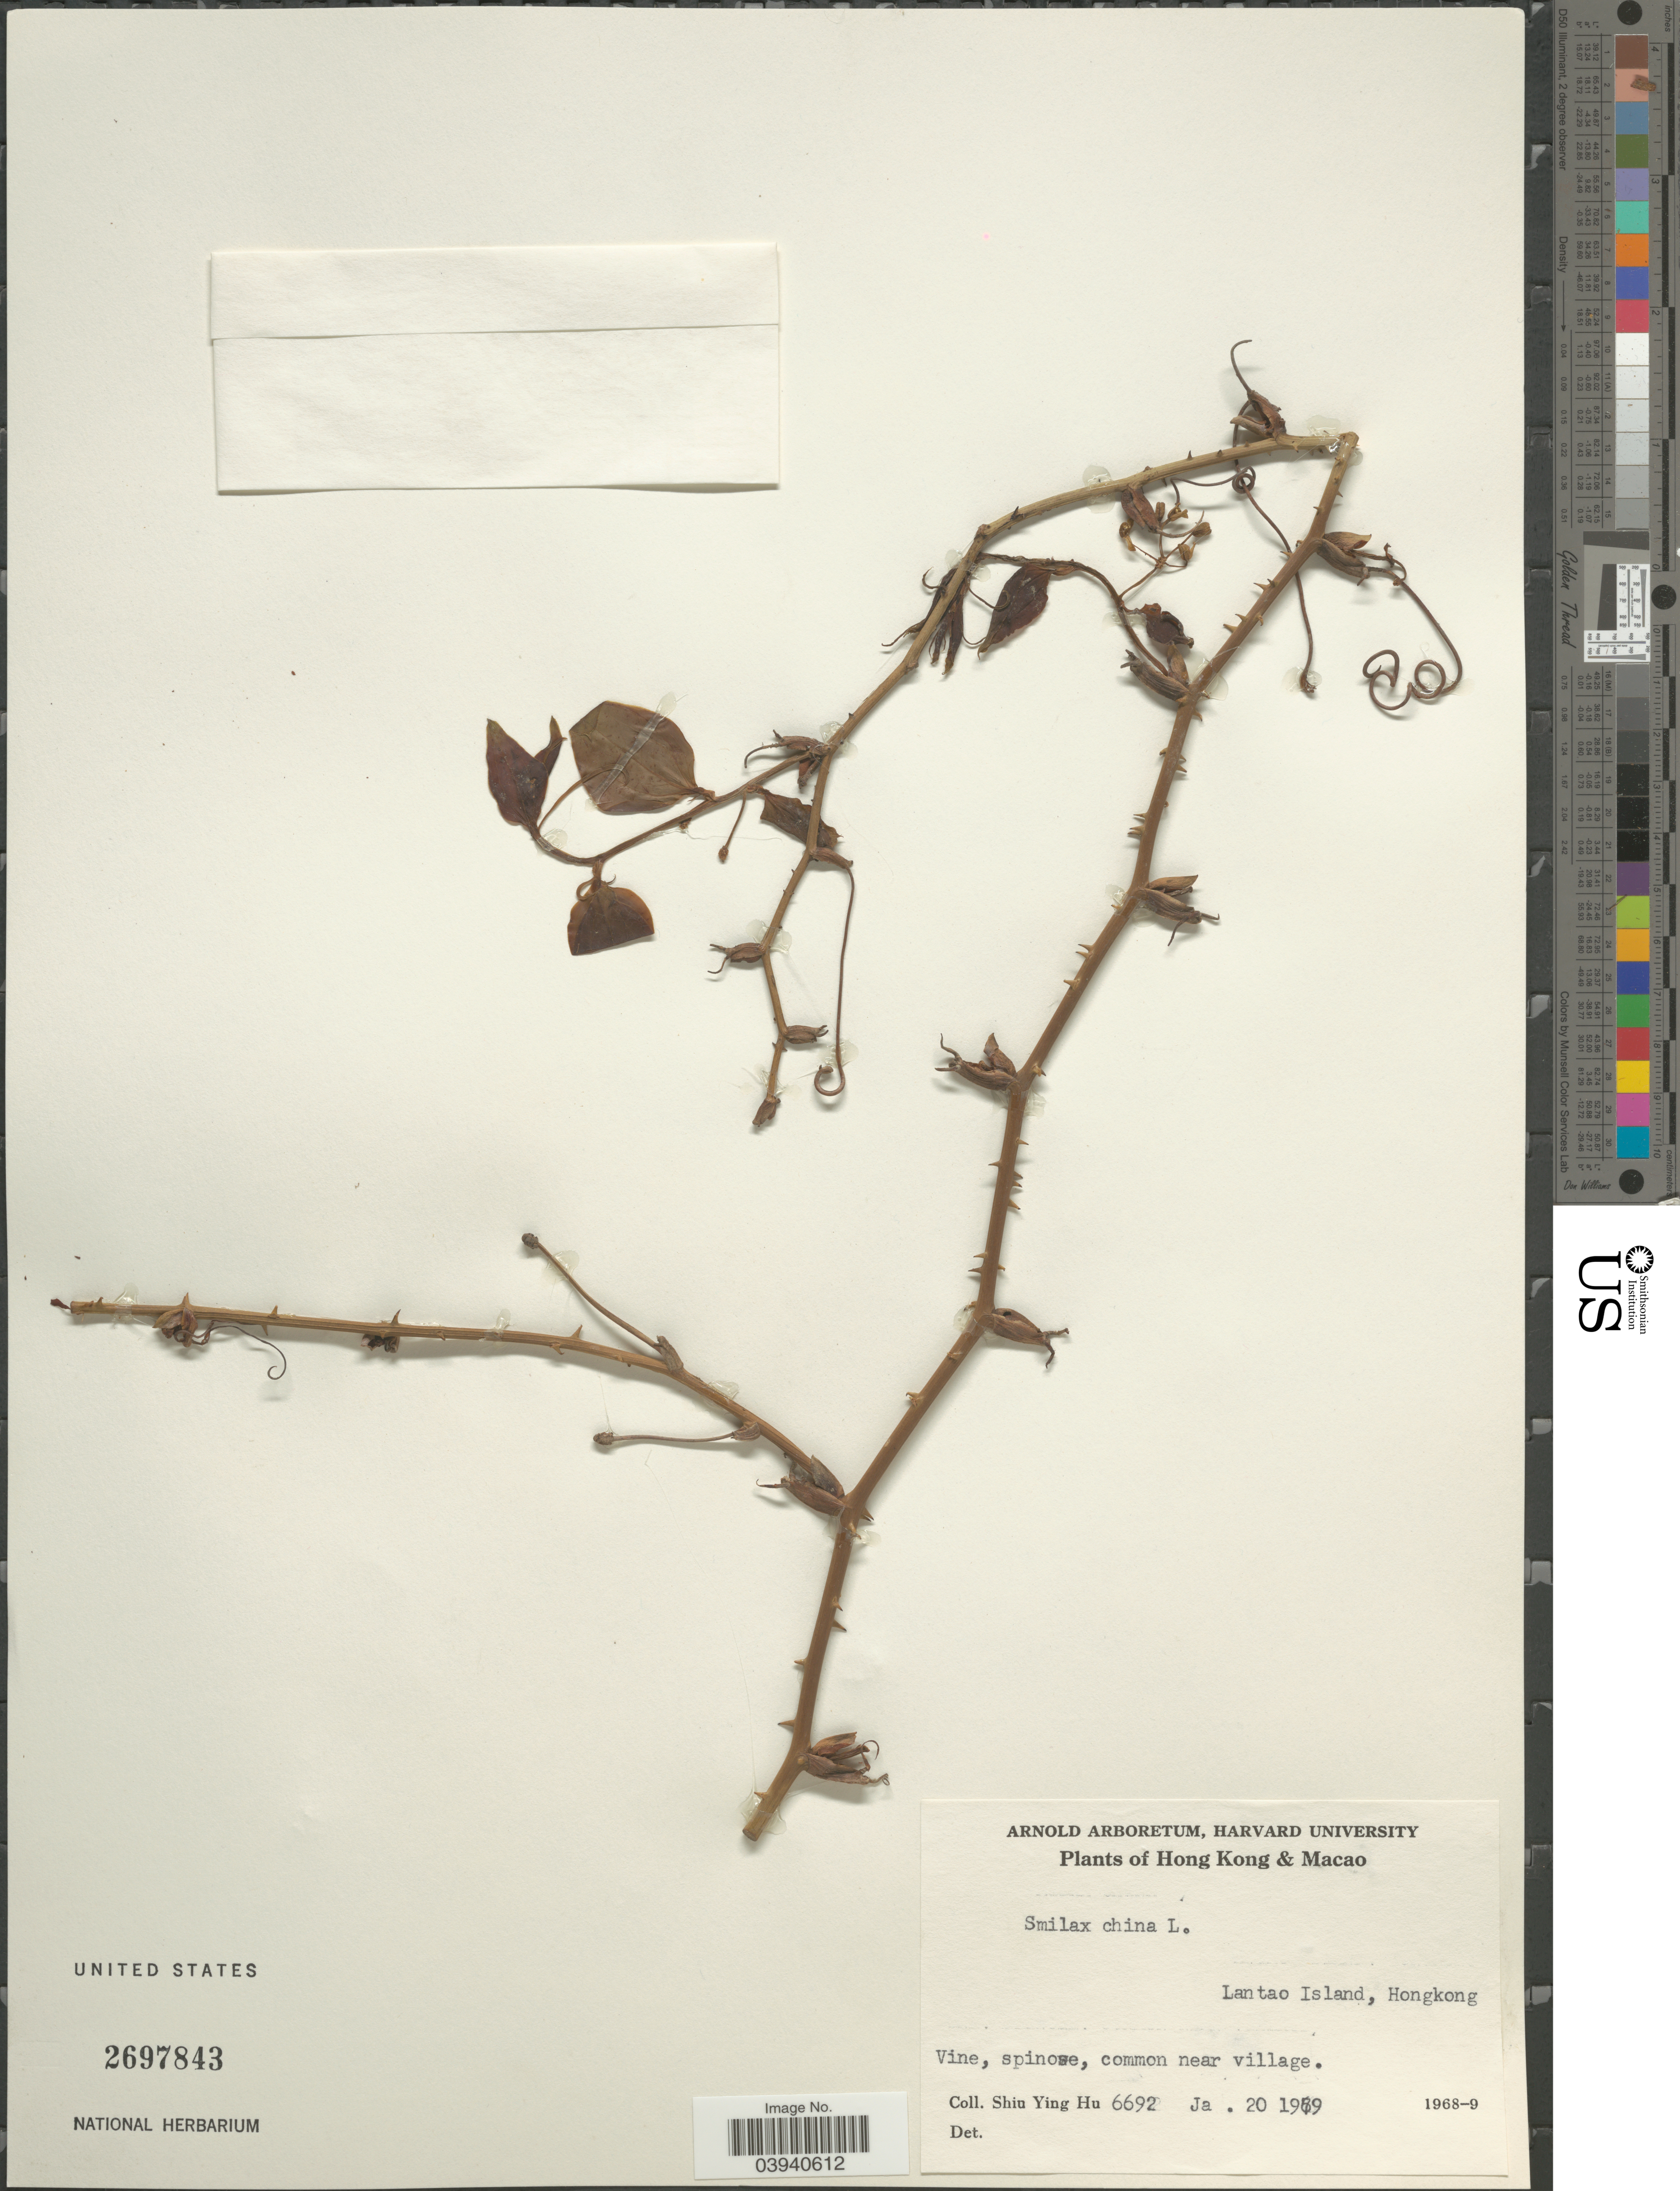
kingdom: Plantae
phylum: Tracheophyta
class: Liliopsida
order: Liliales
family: Smilacaceae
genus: Smilax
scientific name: Smilax china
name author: L.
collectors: S. Y. Hu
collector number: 6692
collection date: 1969-01-20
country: China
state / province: Hong Kong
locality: Lantao Island.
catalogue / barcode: US 2697843